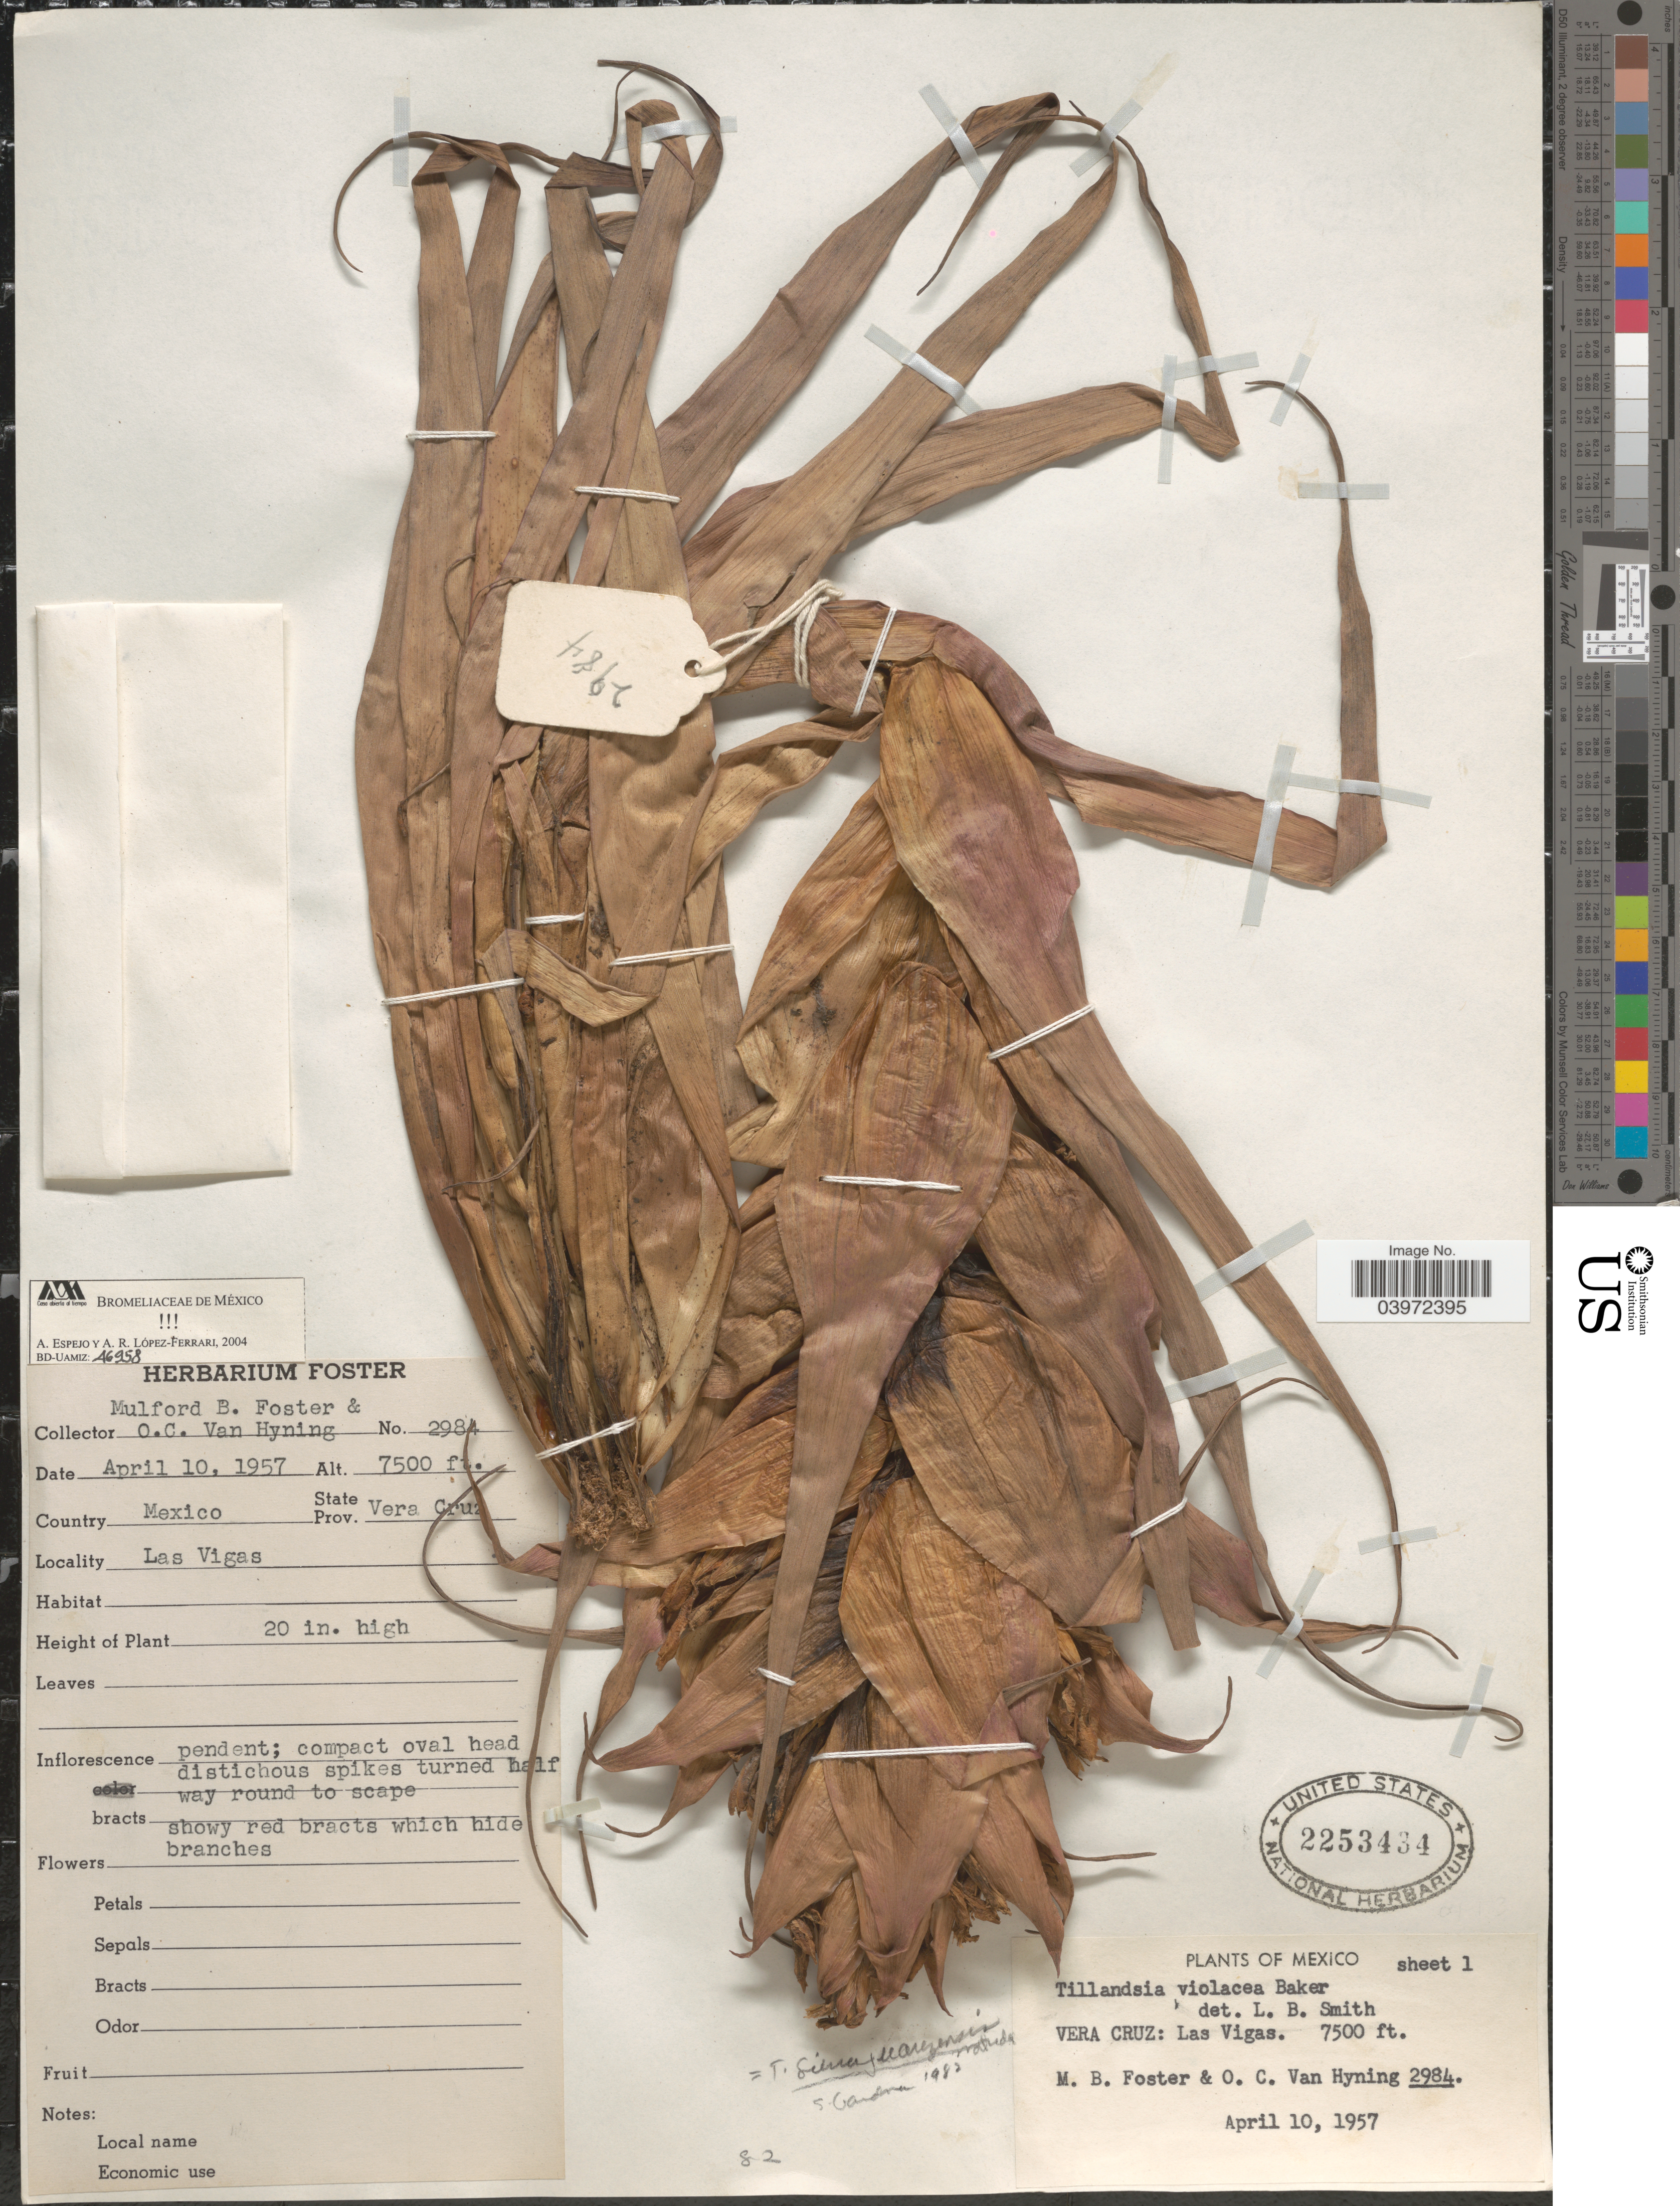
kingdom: Plantae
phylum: Tracheophyta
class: Liliopsida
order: Poales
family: Bromeliaceae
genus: Tillandsia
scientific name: Tillandsia violacea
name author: Klotzsch ex Beer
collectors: M. B. Foster & O. Van Hyning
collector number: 2984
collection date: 1957-04-10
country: Mexico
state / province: Veracruz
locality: Vera Cruz. Las Vigas. Vera Cruz: Las Vigas.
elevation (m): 2286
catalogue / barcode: US 2253434